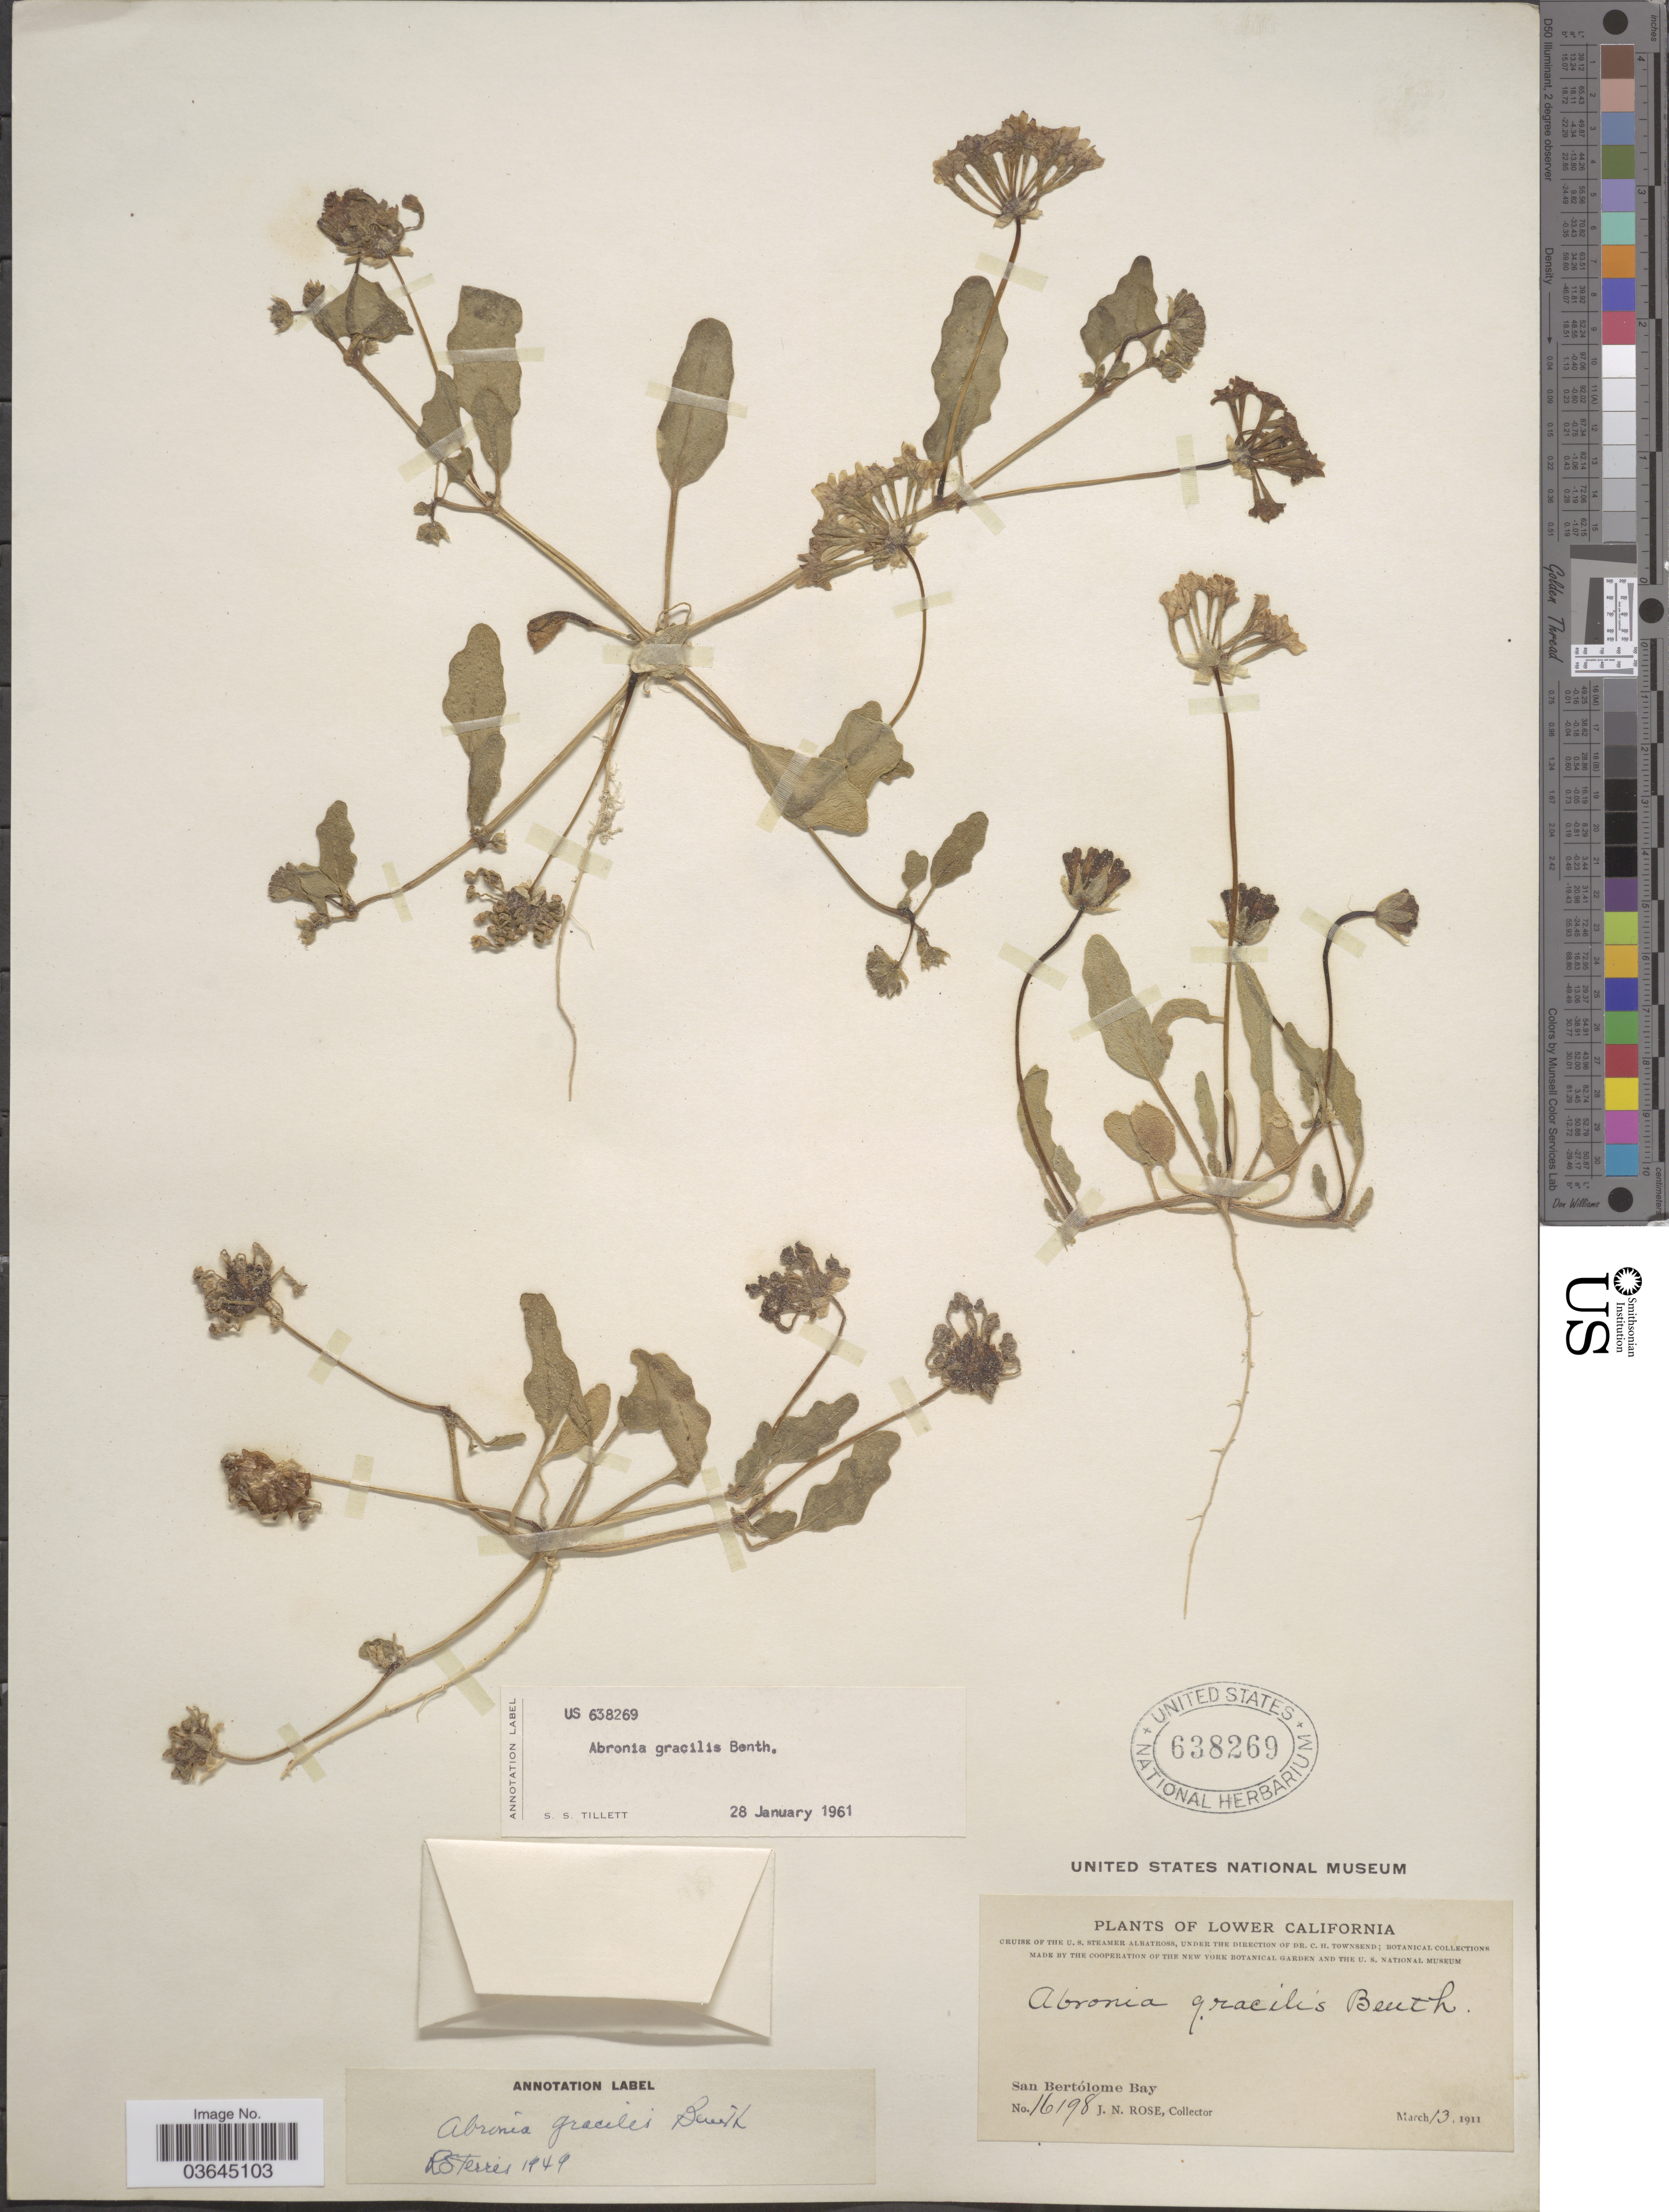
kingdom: Plantae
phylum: Tracheophyta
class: Magnoliopsida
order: Caryophyllales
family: Nyctaginaceae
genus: Abronia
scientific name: Abronia gracilis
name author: Benth.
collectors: J. N. Rose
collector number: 16198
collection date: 1911-03-13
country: Mexico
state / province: Baja California Sur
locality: Lower California. San Bertólome Bay.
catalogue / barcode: US 638269